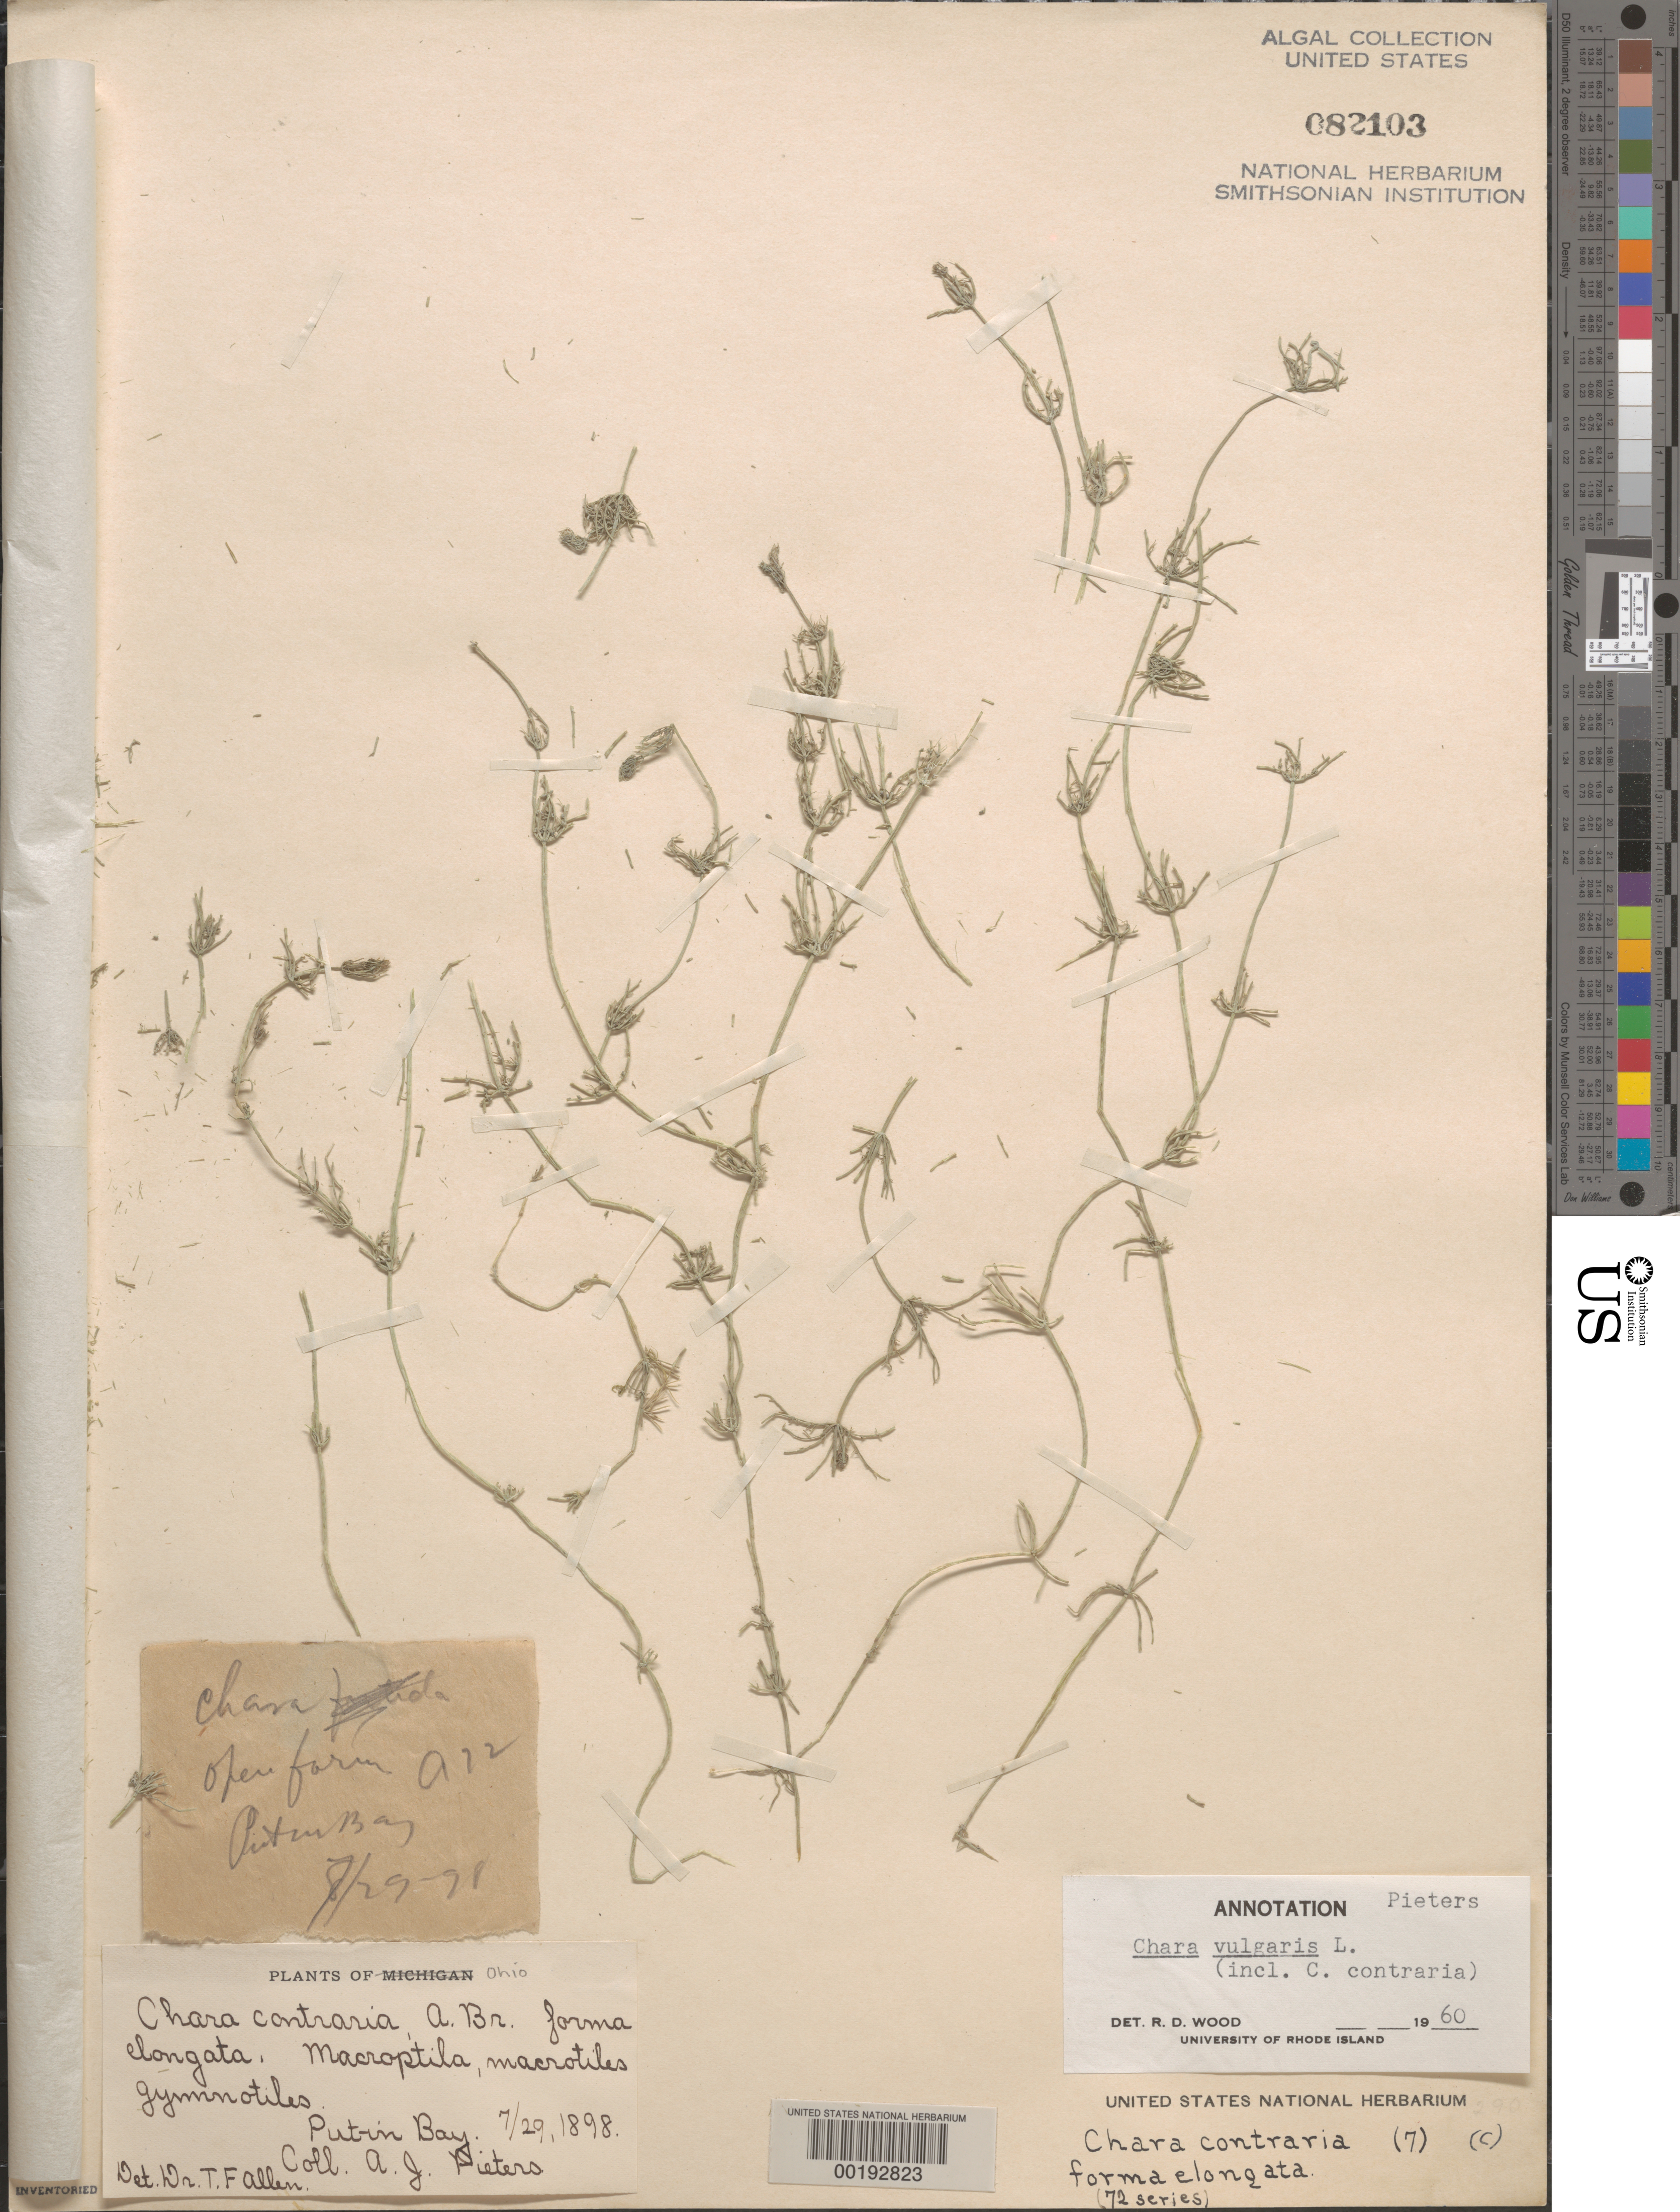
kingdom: Plantae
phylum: Charophyta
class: Charophyceae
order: Charales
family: Characeae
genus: Chara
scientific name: Chara vulgaris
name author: L.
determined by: Wood, R. D.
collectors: A. Pieters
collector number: A22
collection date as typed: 29 Jul 1898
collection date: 1898-07-29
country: United States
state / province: Ohio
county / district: Ottawa County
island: South Bass Island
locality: Put-in Bay, Lake Erie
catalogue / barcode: US 82103